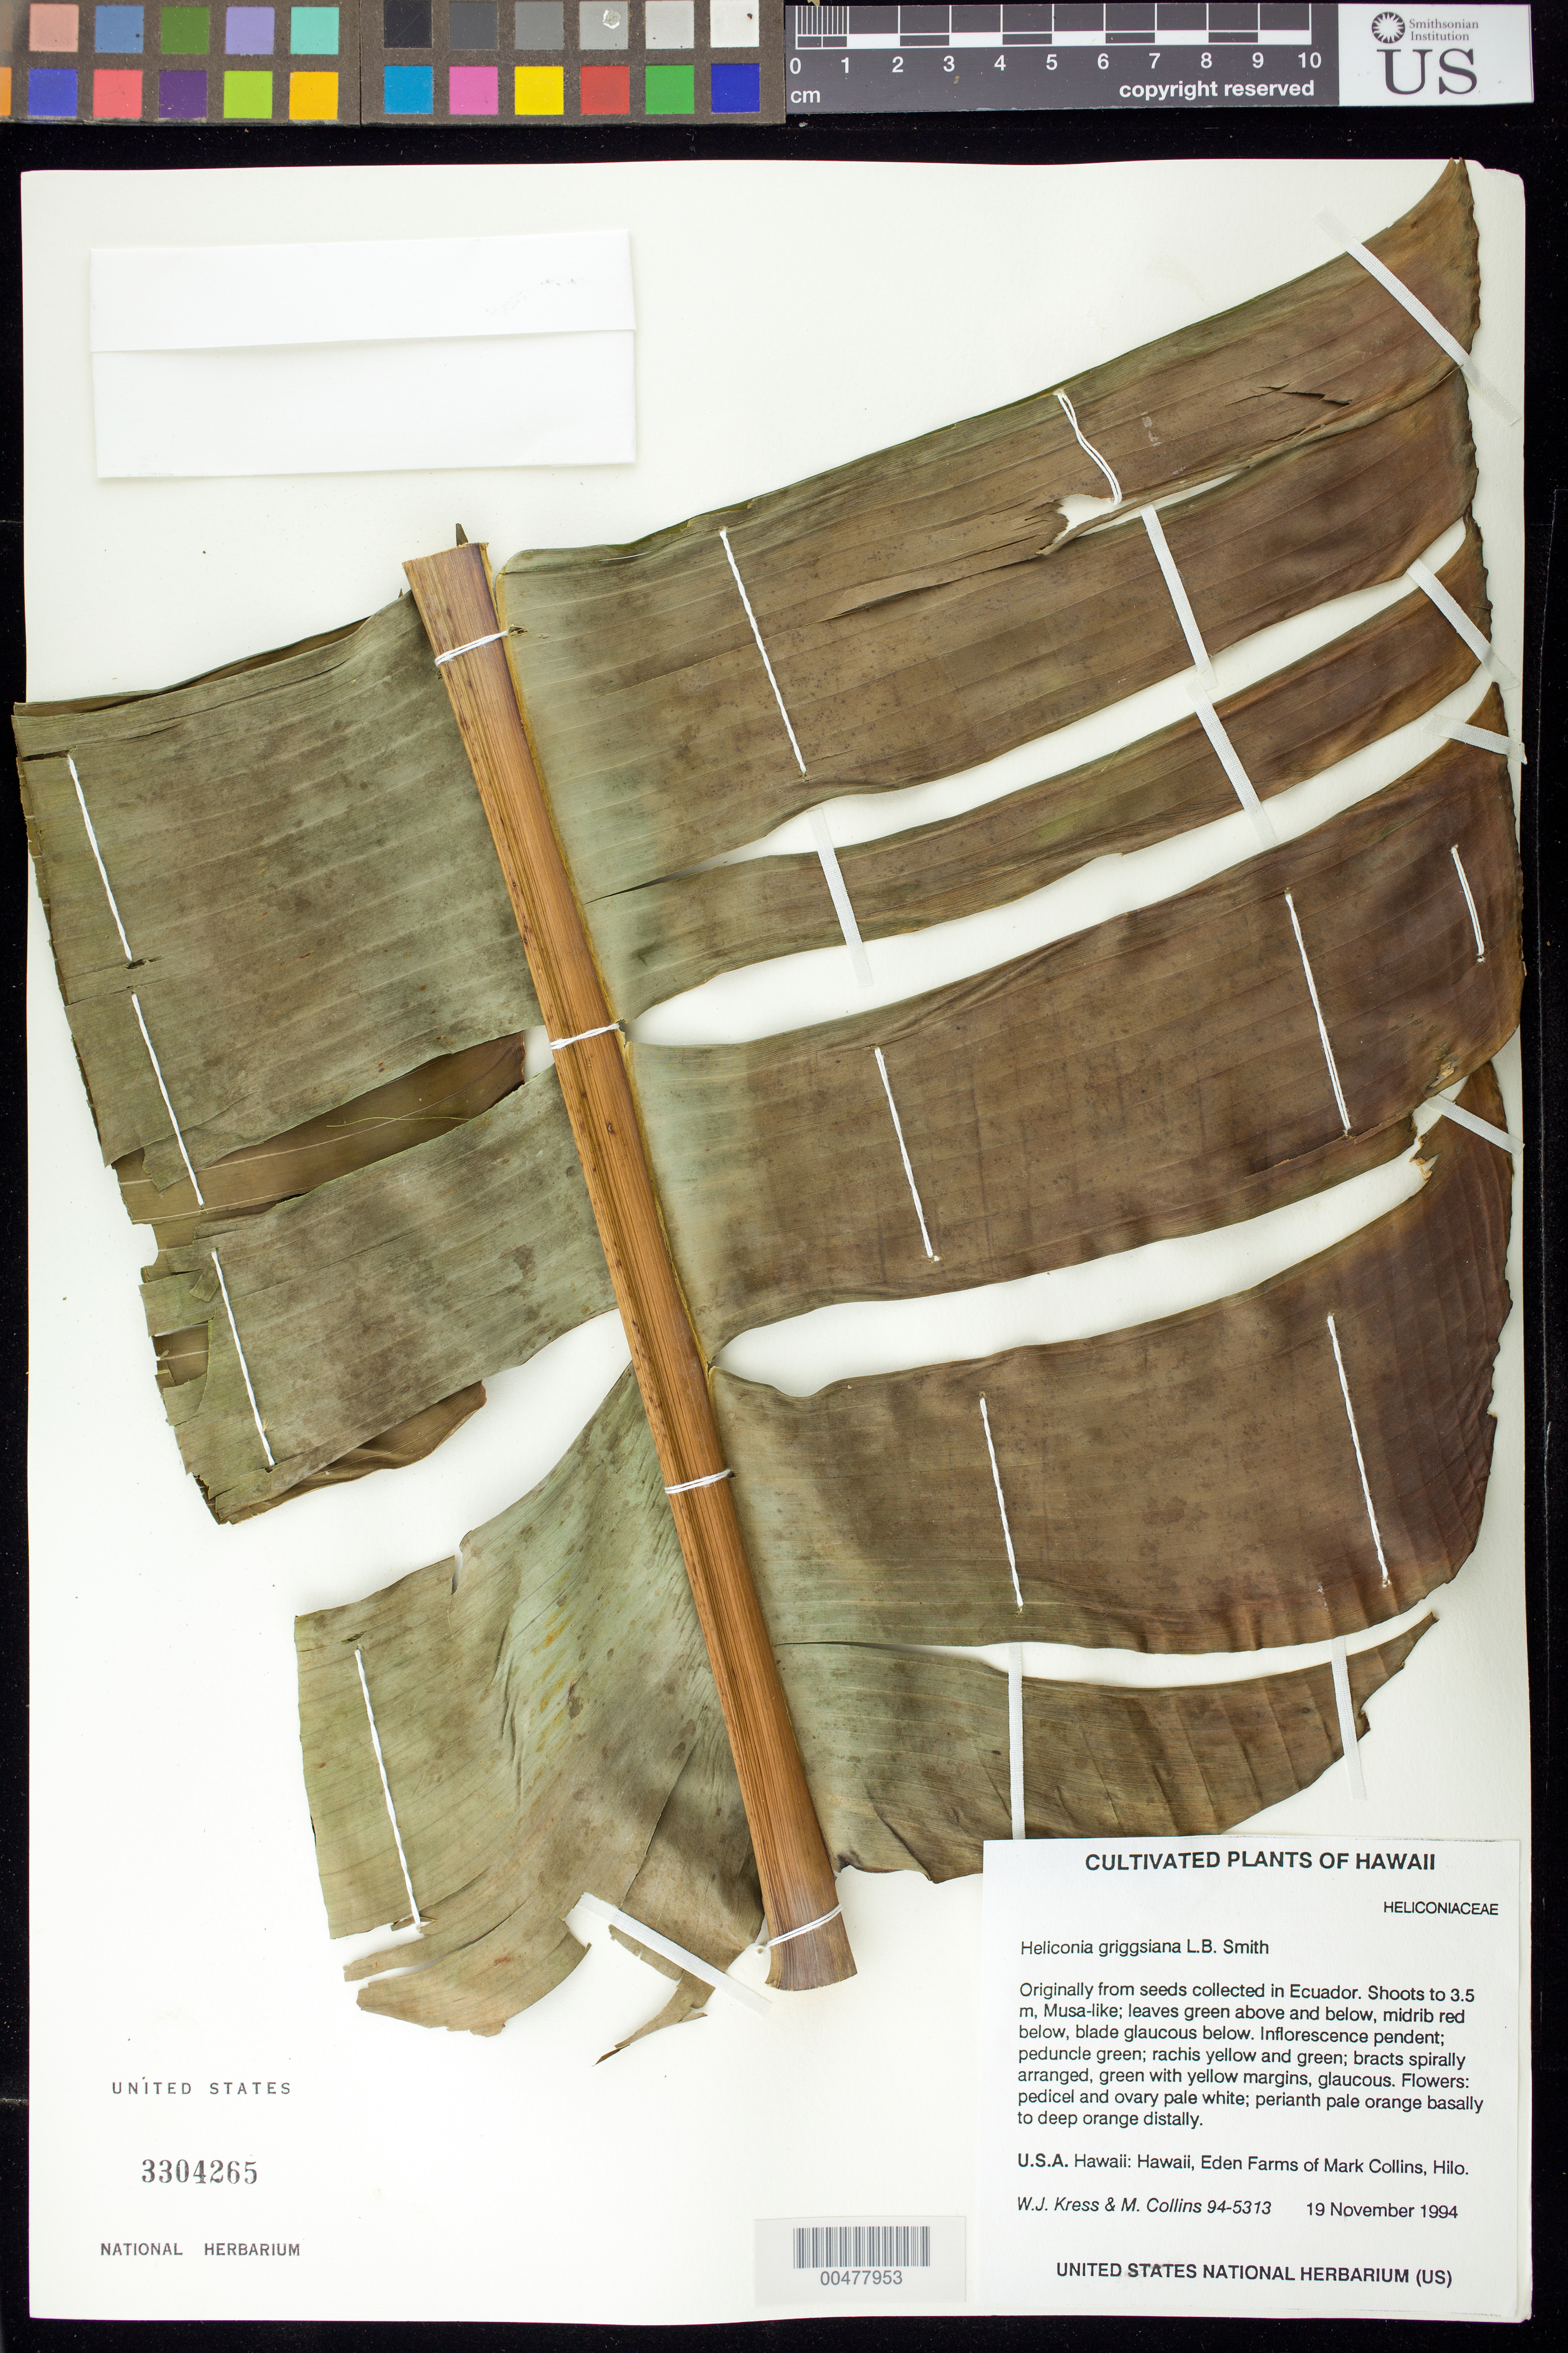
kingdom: Plantae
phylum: Tracheophyta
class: Liliopsida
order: Zingiberales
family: Heliconiaceae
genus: Heliconia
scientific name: Heliconia griggsiana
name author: L.B. Sm.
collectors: W. J. Kress & M. Collins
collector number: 94-5313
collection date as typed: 19 Nov 1994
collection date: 1994-11-19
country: United States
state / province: Hawaii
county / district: Hawaii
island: Hawaii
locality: Eden Farms of Mark Collins, Hilo, originally from Ecuador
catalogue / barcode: US 3304265